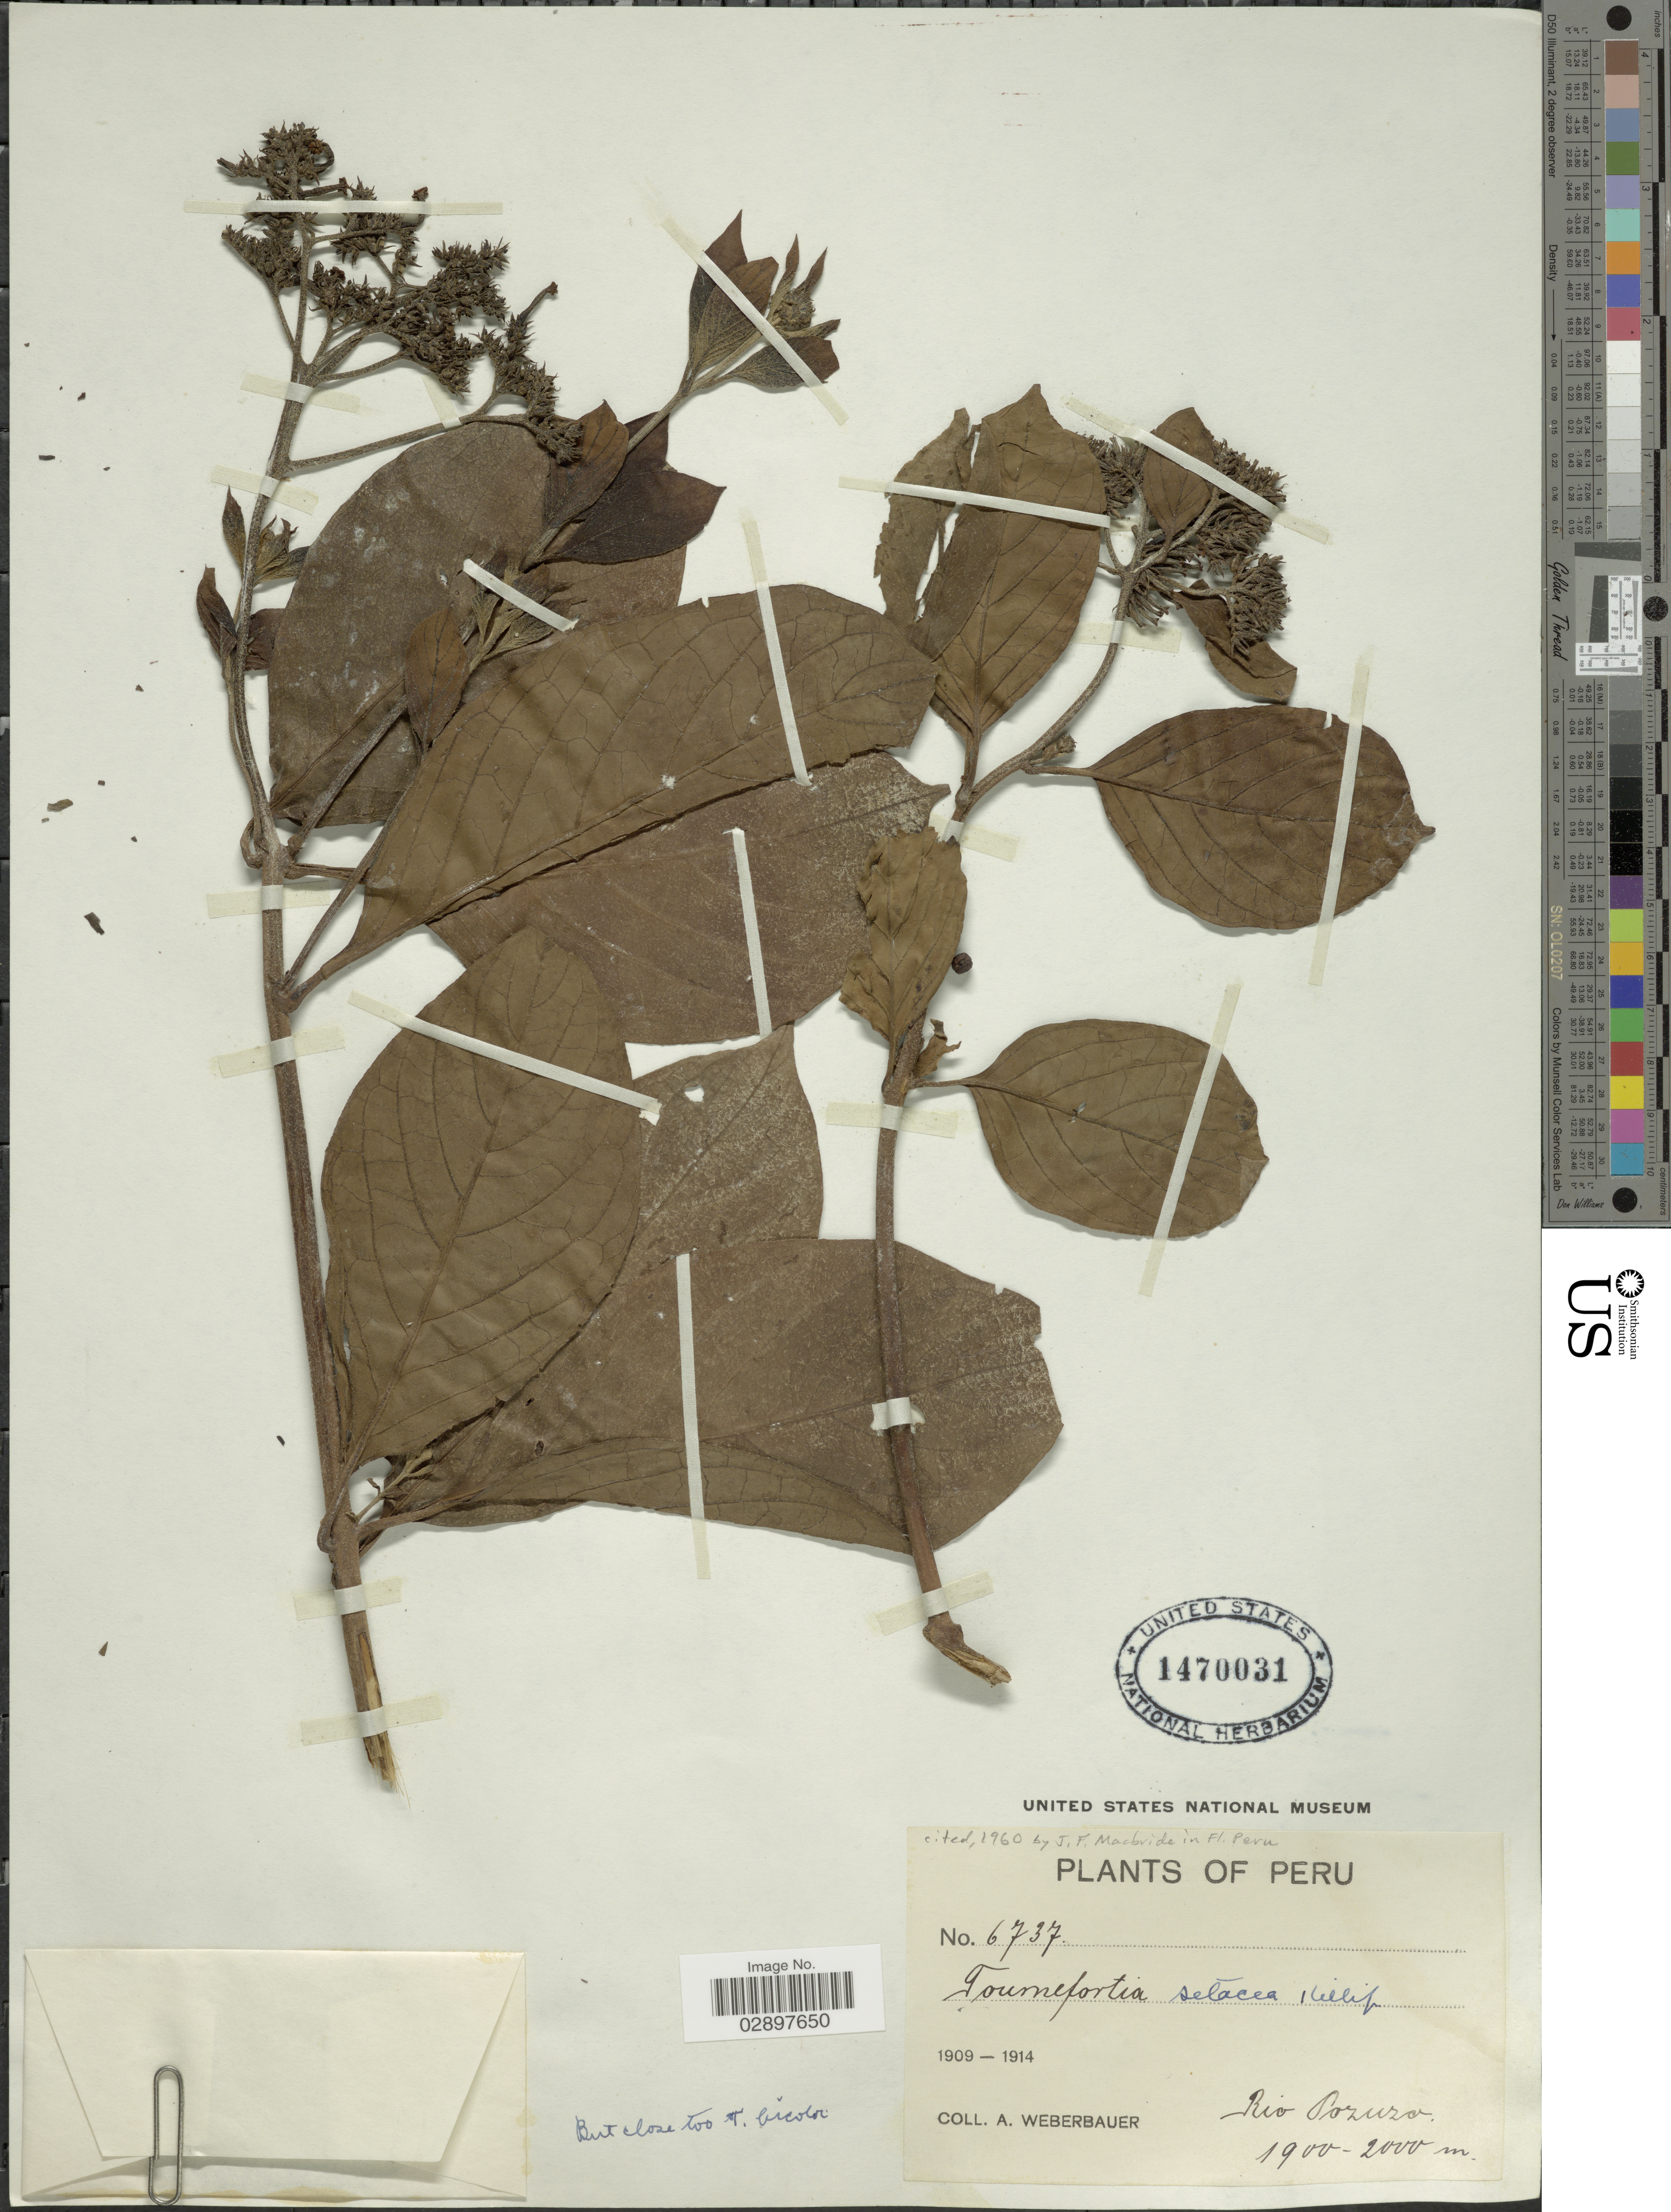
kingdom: Plantae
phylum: Tracheophyta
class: Magnoliopsida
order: Boraginales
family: Heliotropiaceae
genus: Tournefortia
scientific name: Tournefortia setacea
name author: Killip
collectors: A. Weberbauer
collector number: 6737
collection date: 1909/1914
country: Peru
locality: Rio Pozuzo.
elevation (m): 1900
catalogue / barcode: US 1470031